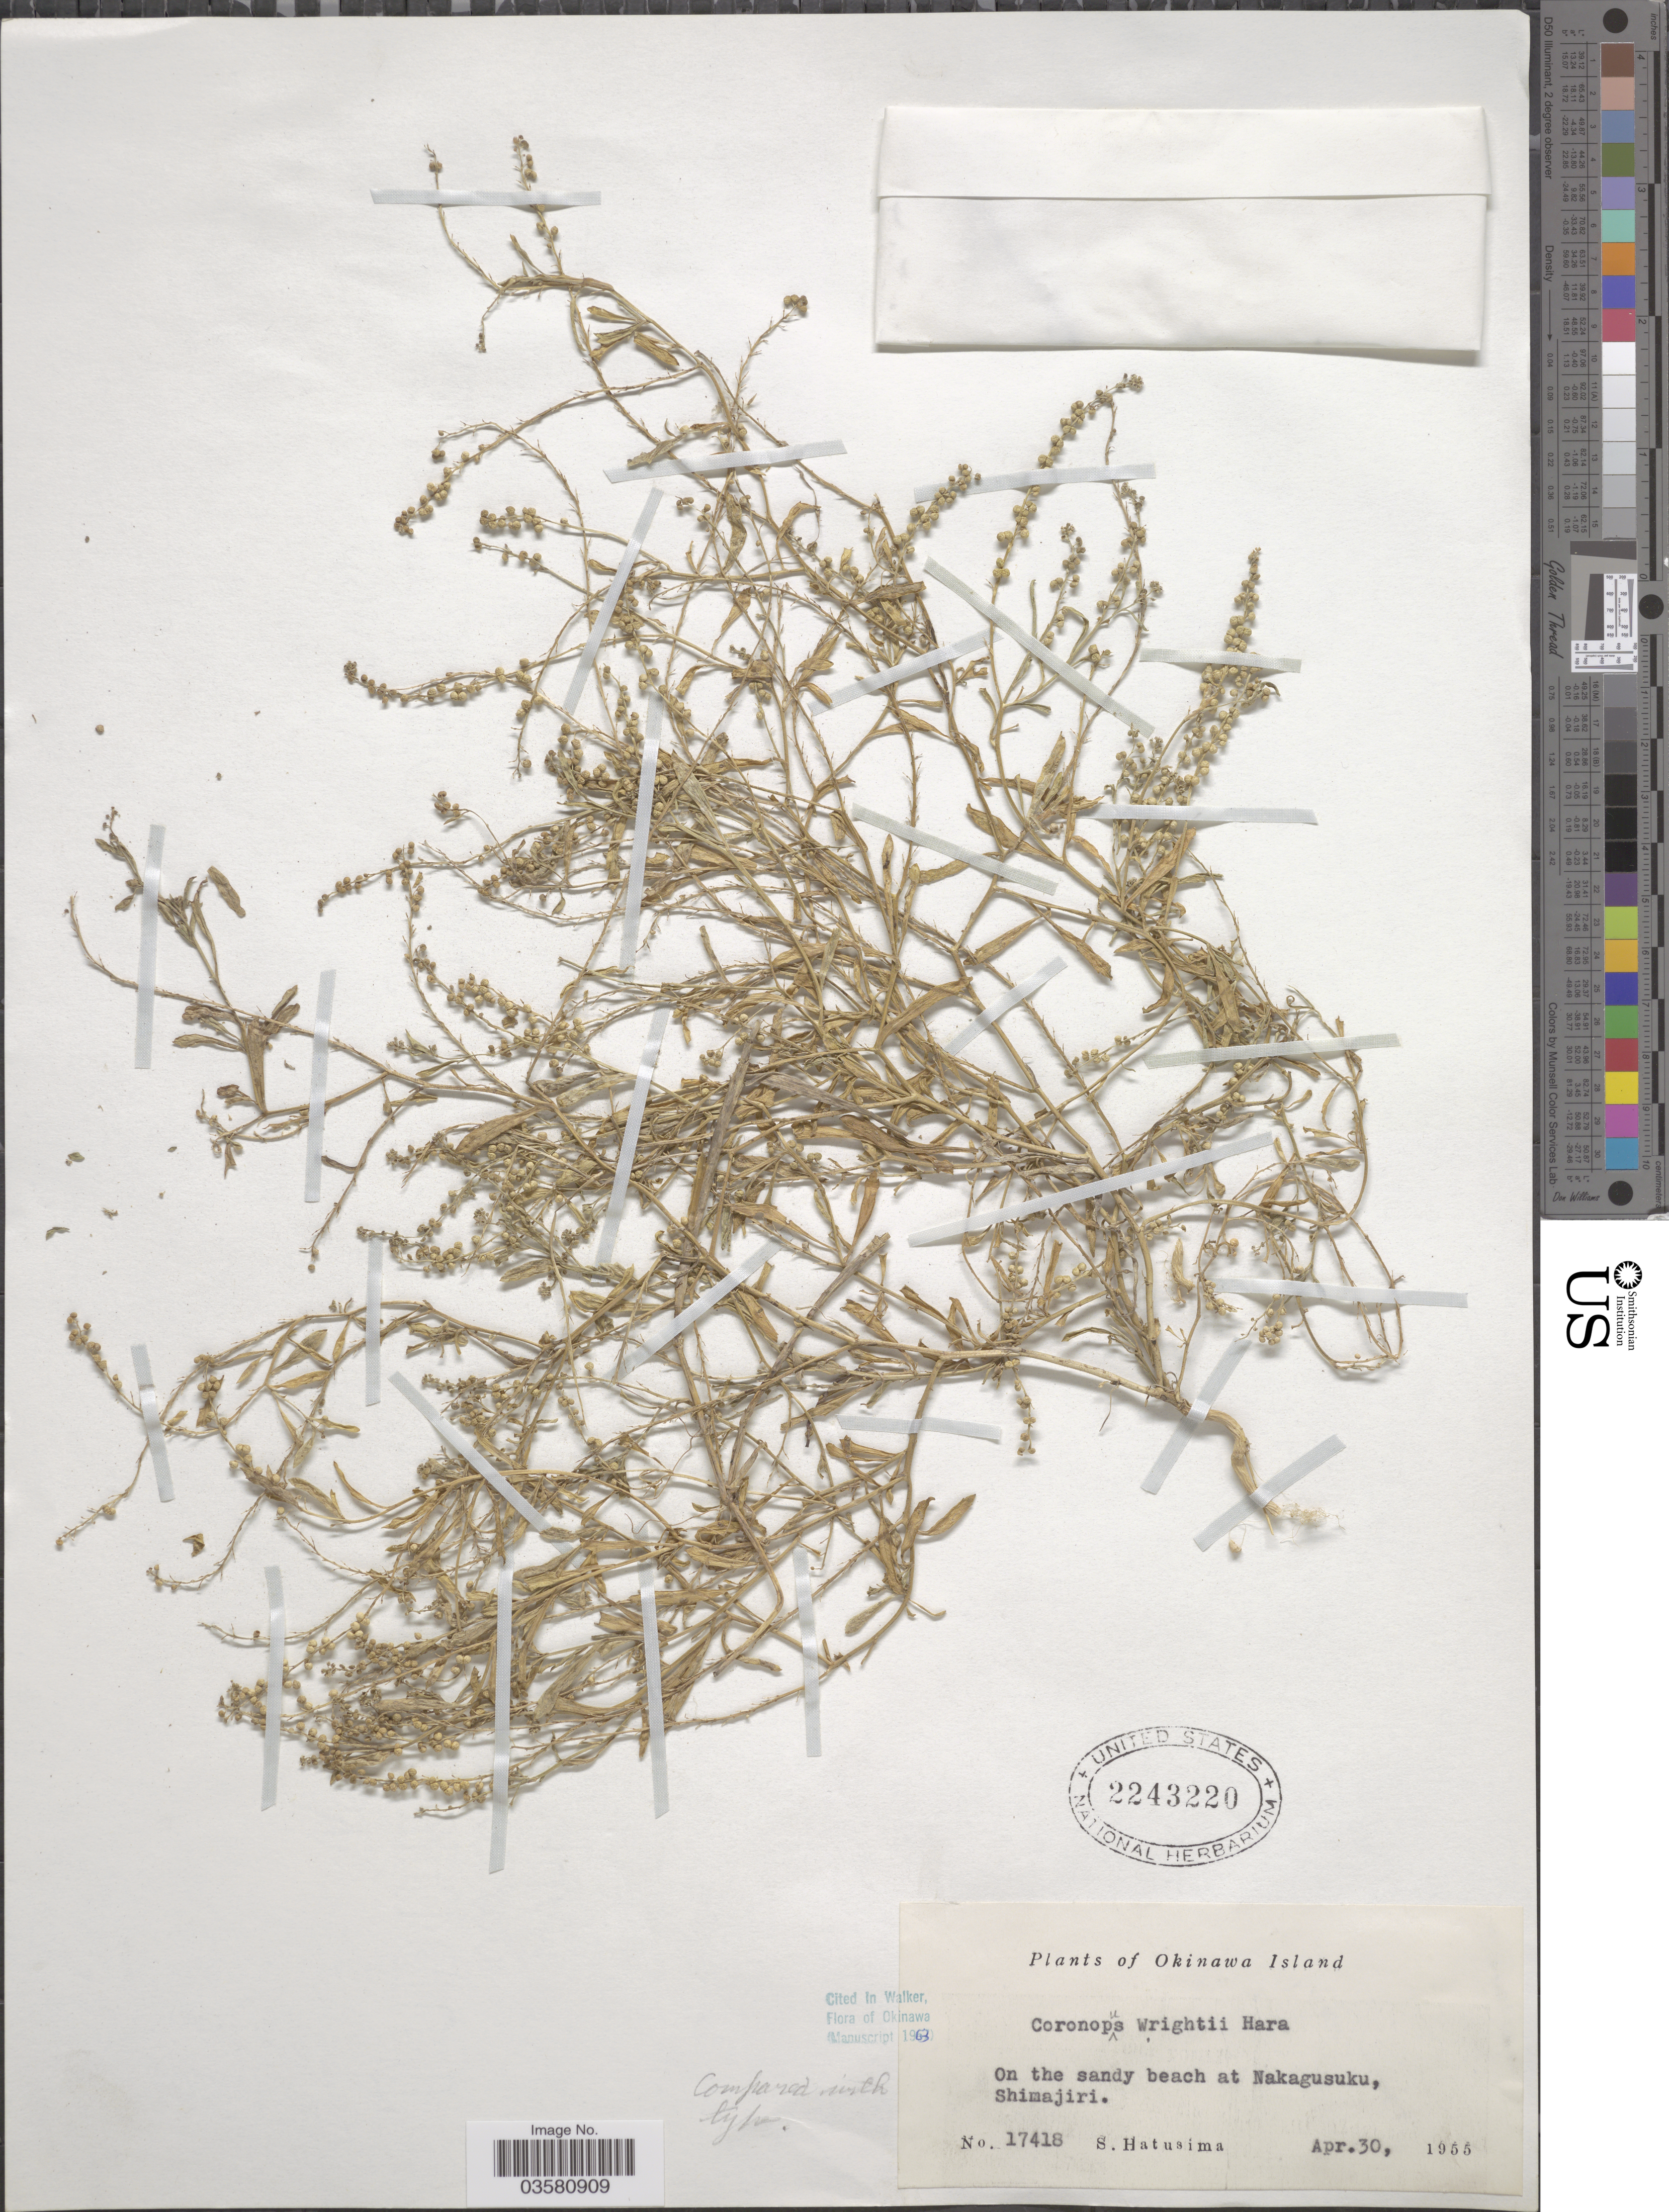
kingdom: Plantae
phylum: Tracheophyta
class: Magnoliopsida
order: Brassicales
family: Brassicaceae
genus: Lepidium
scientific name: Lepidium englerianum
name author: (Muschl.) Al-Shehbaz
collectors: S. Hatusima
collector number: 17418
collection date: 1955-04-30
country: Japan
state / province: Okinawa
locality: Okinawa Island. On the sandy beach at Nakagusuku, Shimajiri.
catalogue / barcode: US 2243220